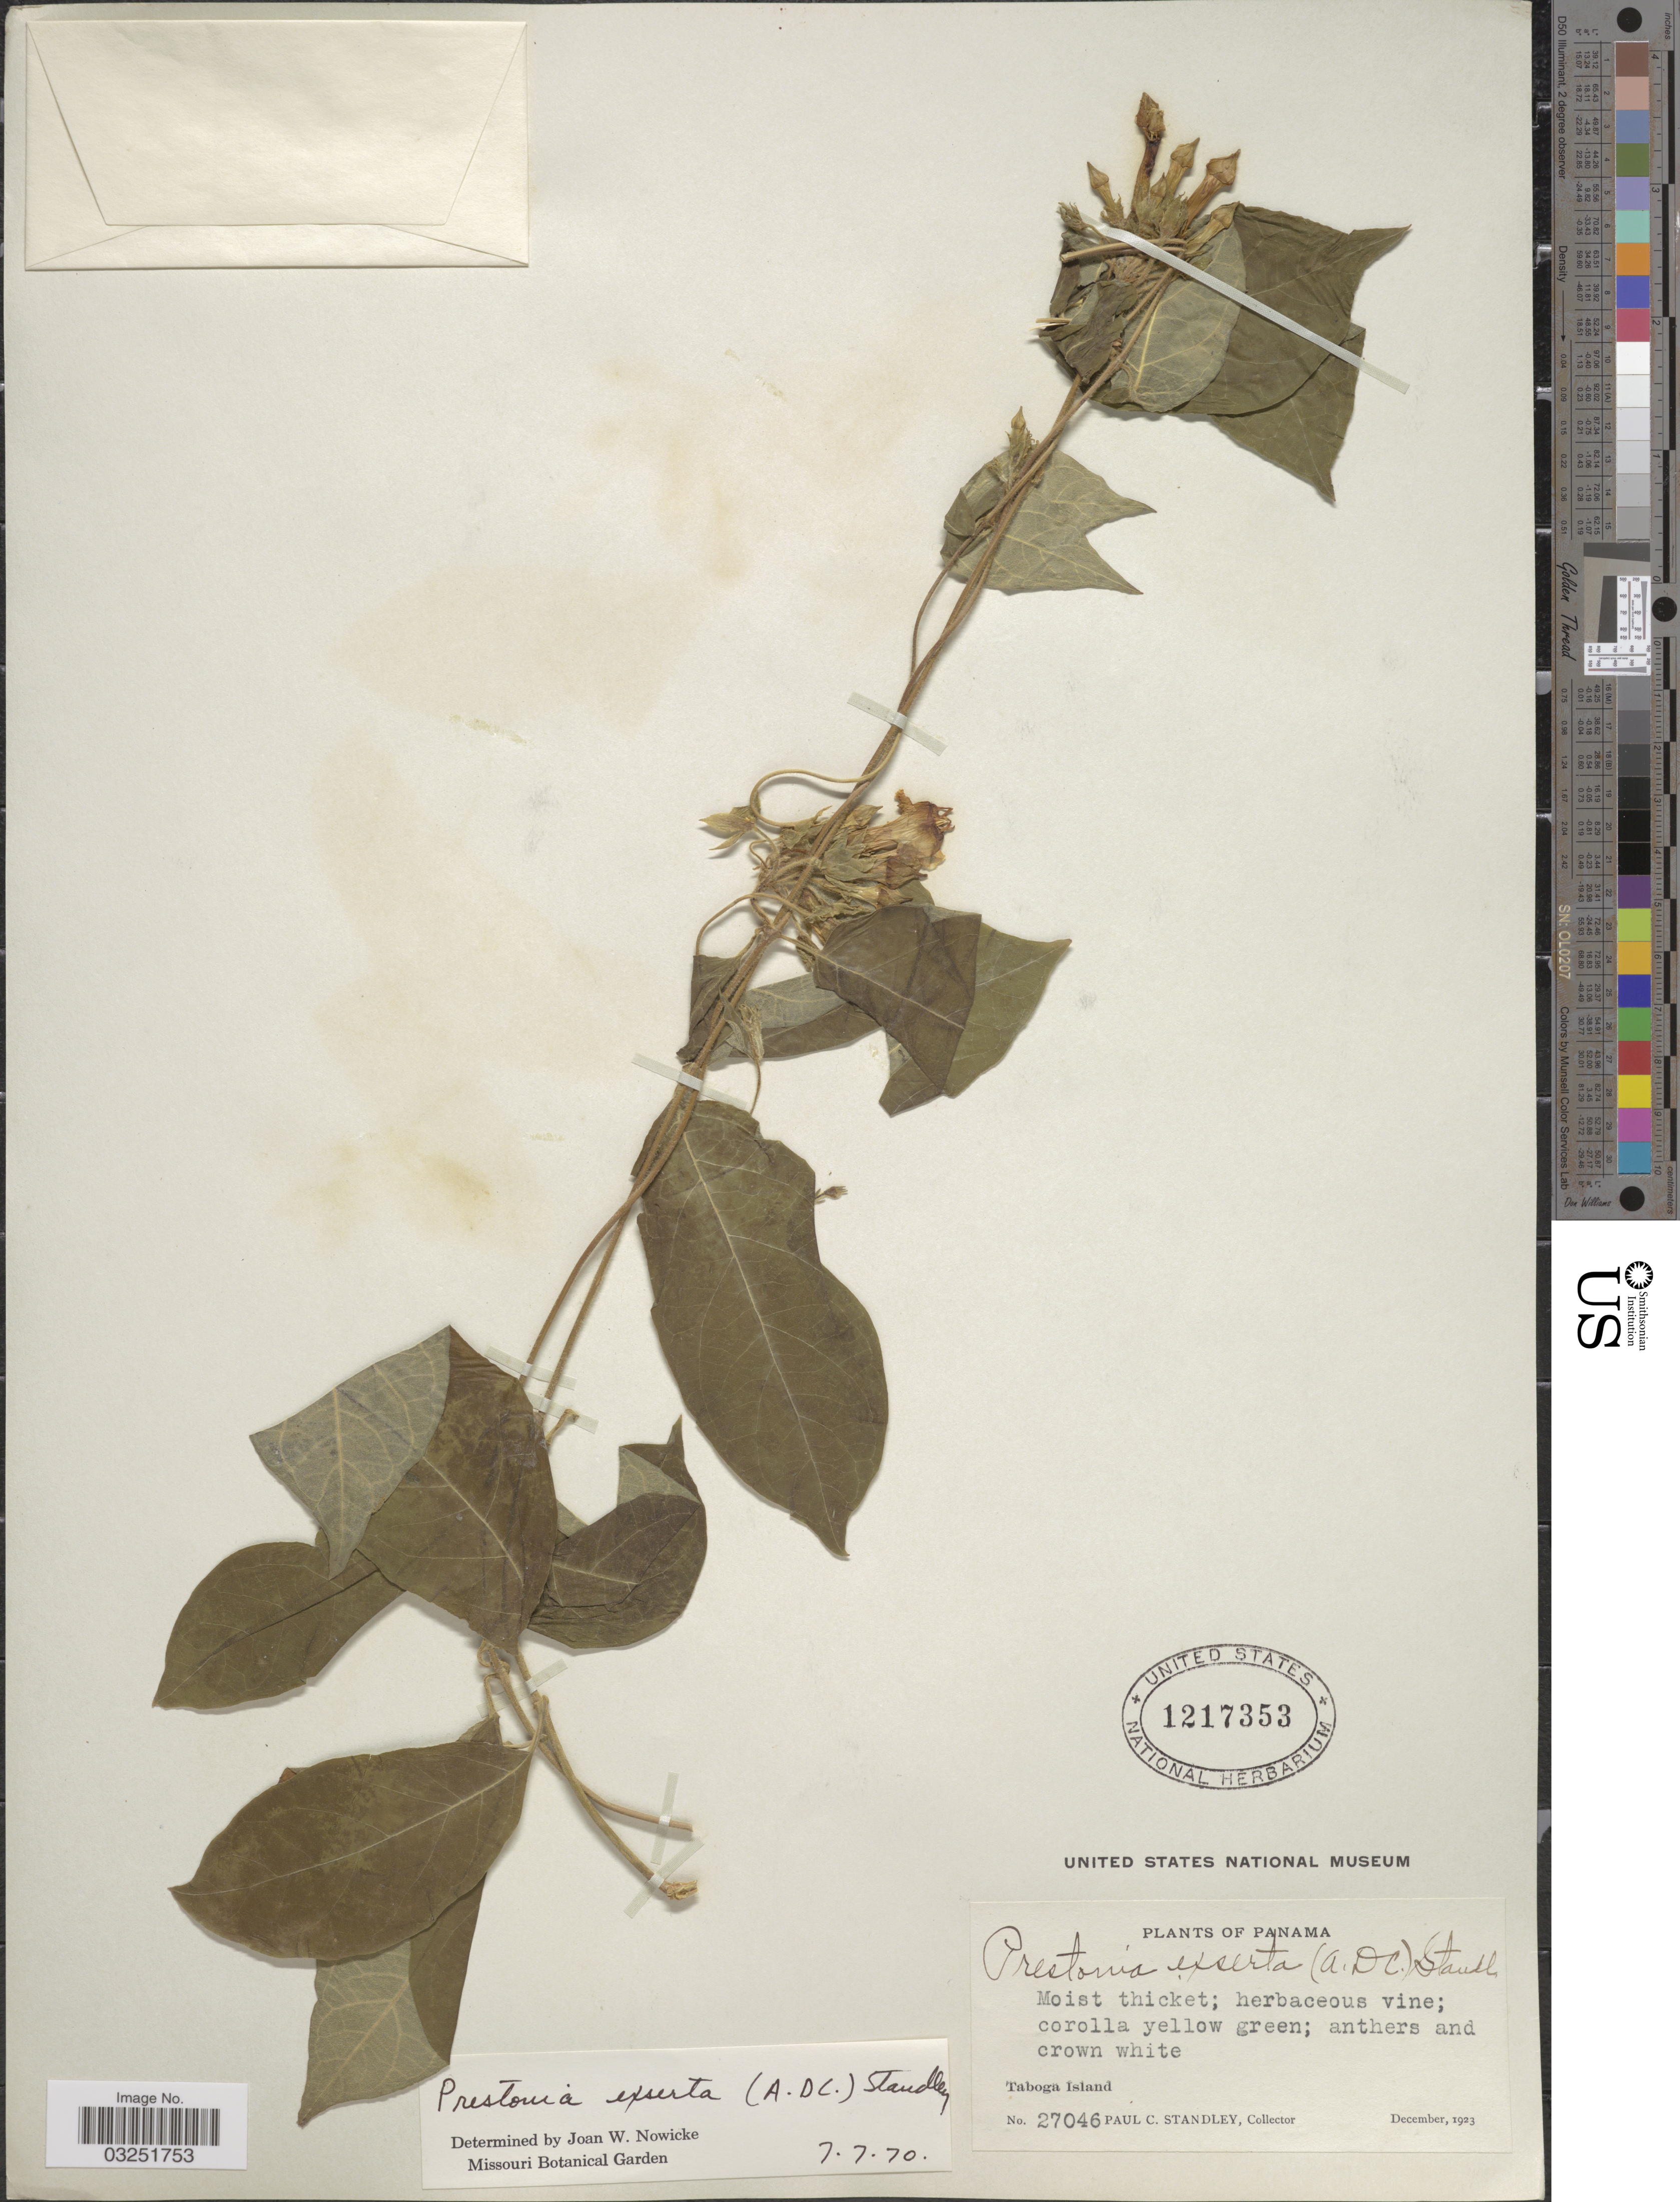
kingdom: Plantae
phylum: Tracheophyta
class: Magnoliopsida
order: Gentianales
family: Apocynaceae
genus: Prestonia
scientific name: Prestonia exserta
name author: (A. DC.) Standl.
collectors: P. C. Standley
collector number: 27046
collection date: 1923-12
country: Panama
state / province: Panamá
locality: Taboga Island.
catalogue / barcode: US 1217353